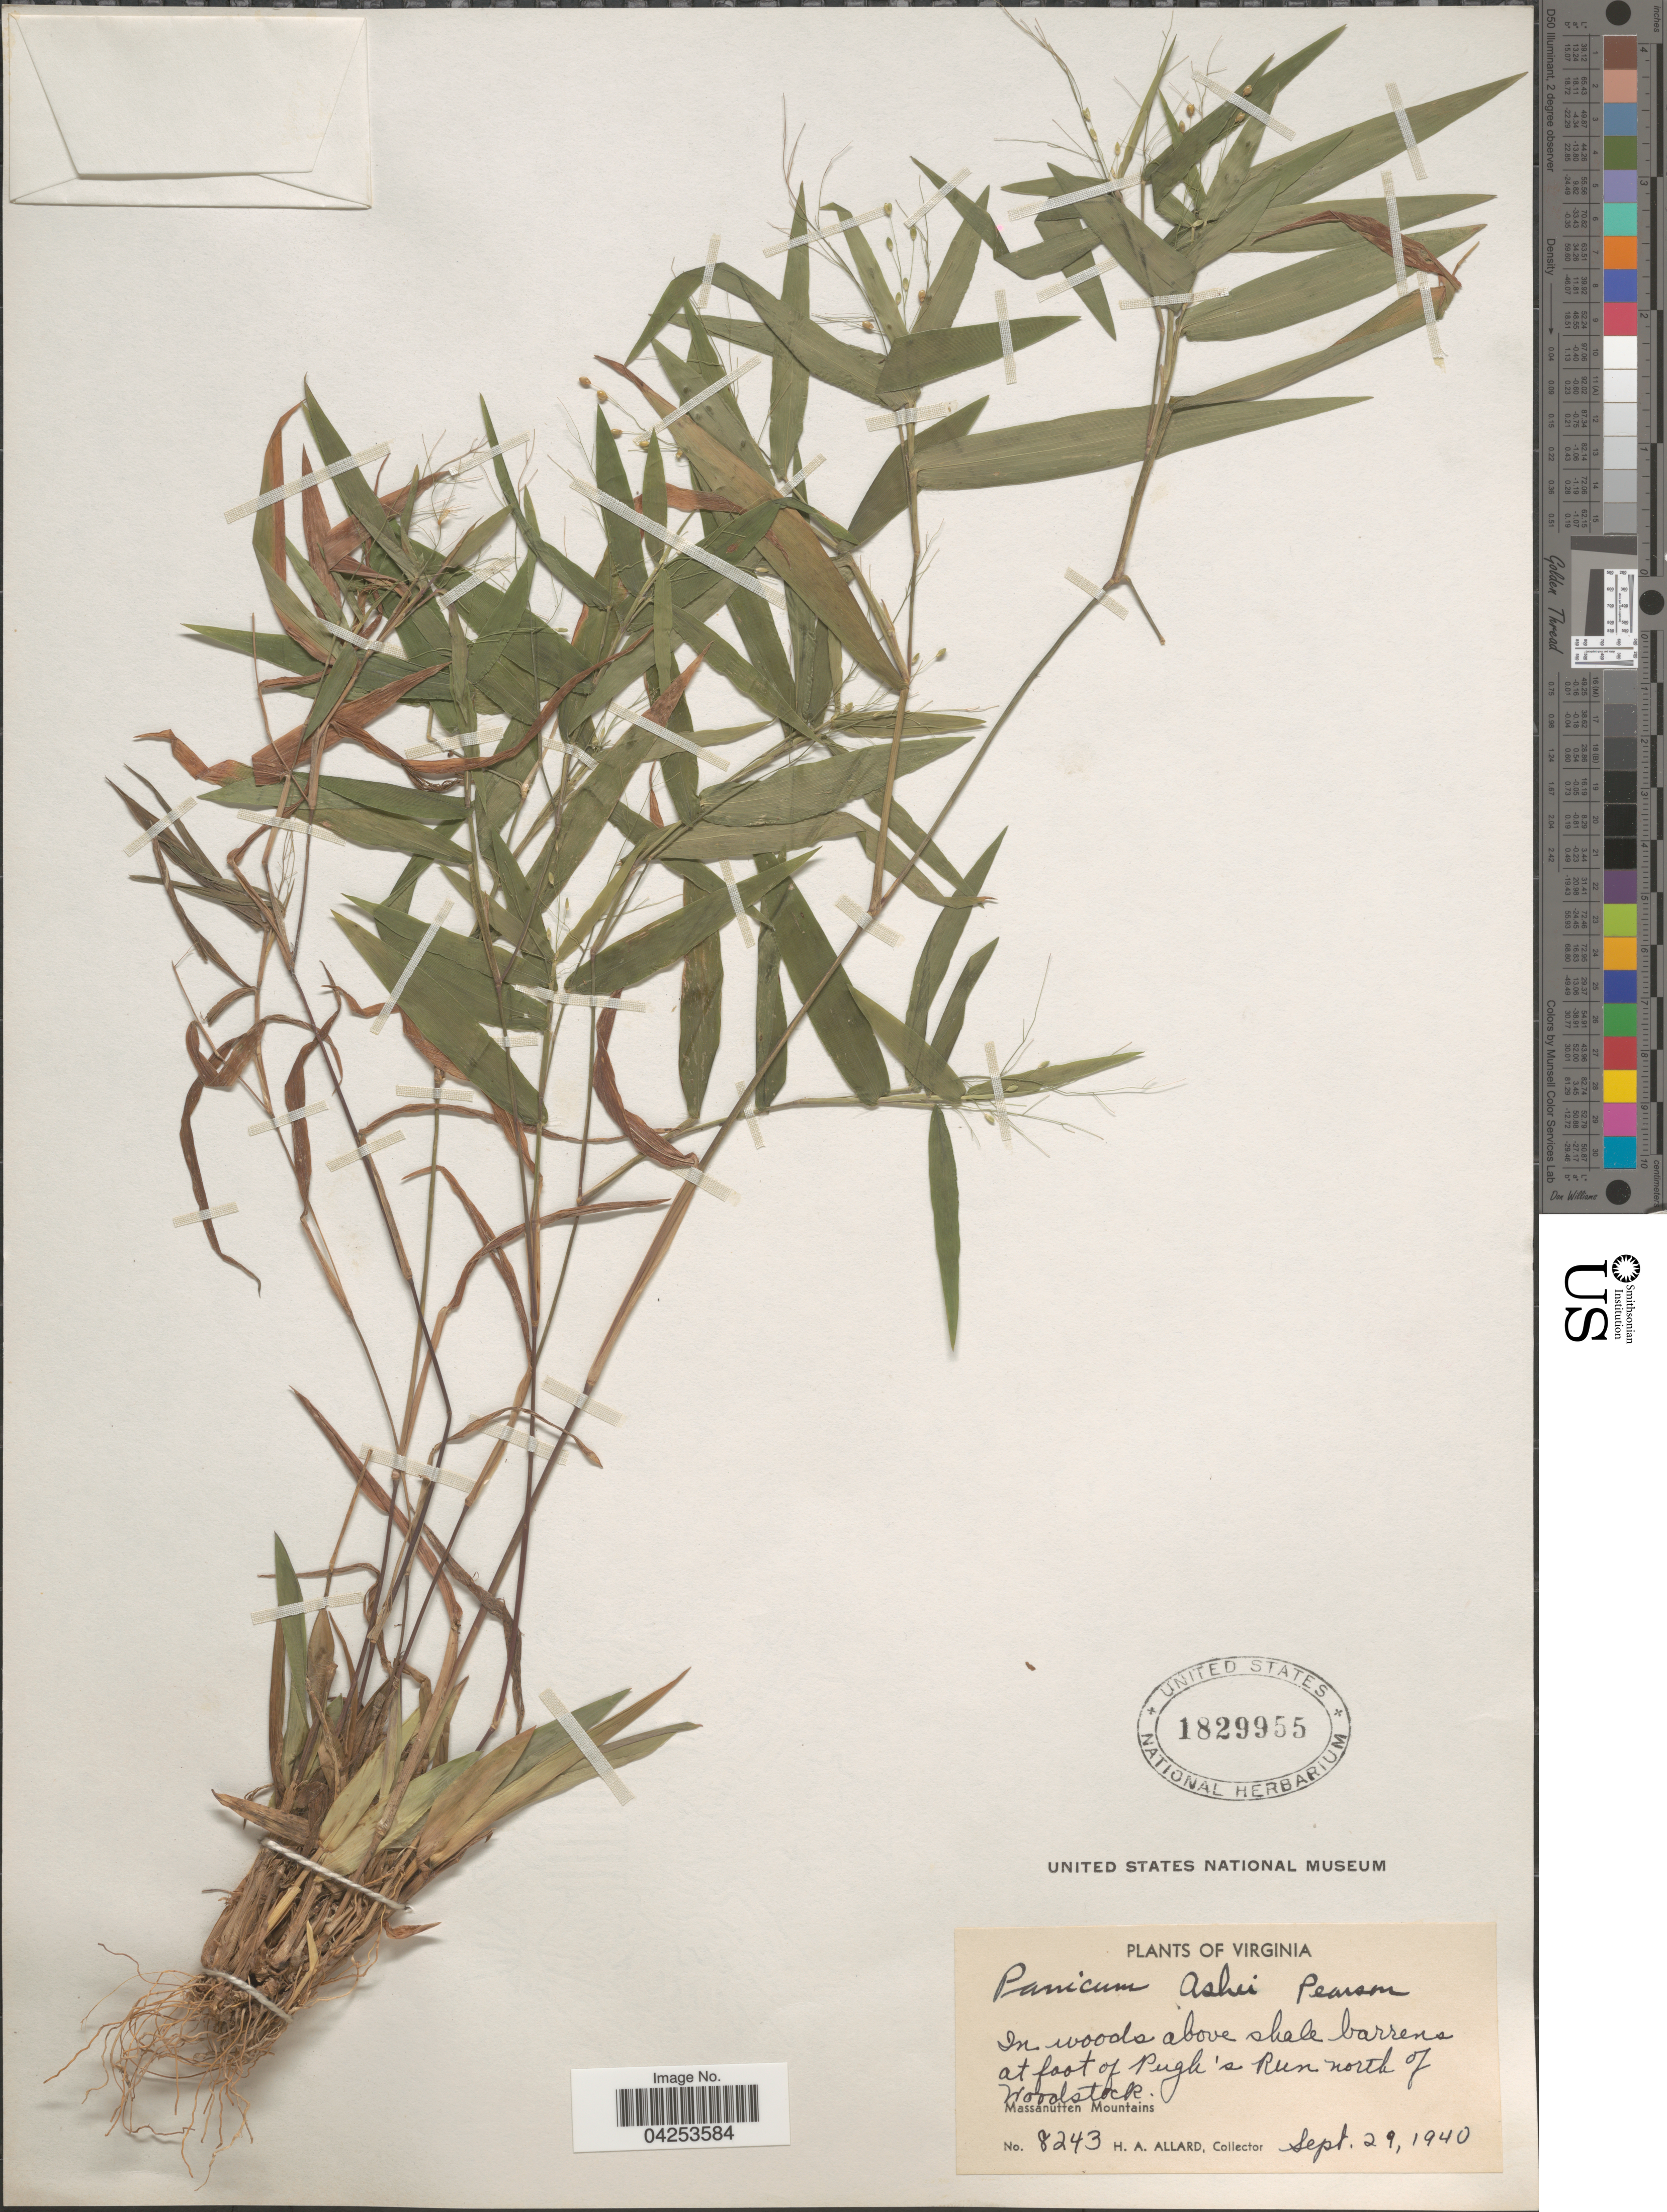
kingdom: Plantae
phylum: Tracheophyta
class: Liliopsida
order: Poales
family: Poaceae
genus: Dichanthelium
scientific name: Dichanthelium commutatum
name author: (Schult.) Gould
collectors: H. A. Allard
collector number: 8243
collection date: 1940-09-29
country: United States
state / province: Virginia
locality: In woods above shale barrens at foot of Pugh's Run north of Woodstock. Massanutten Mountains.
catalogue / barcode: US 1829955